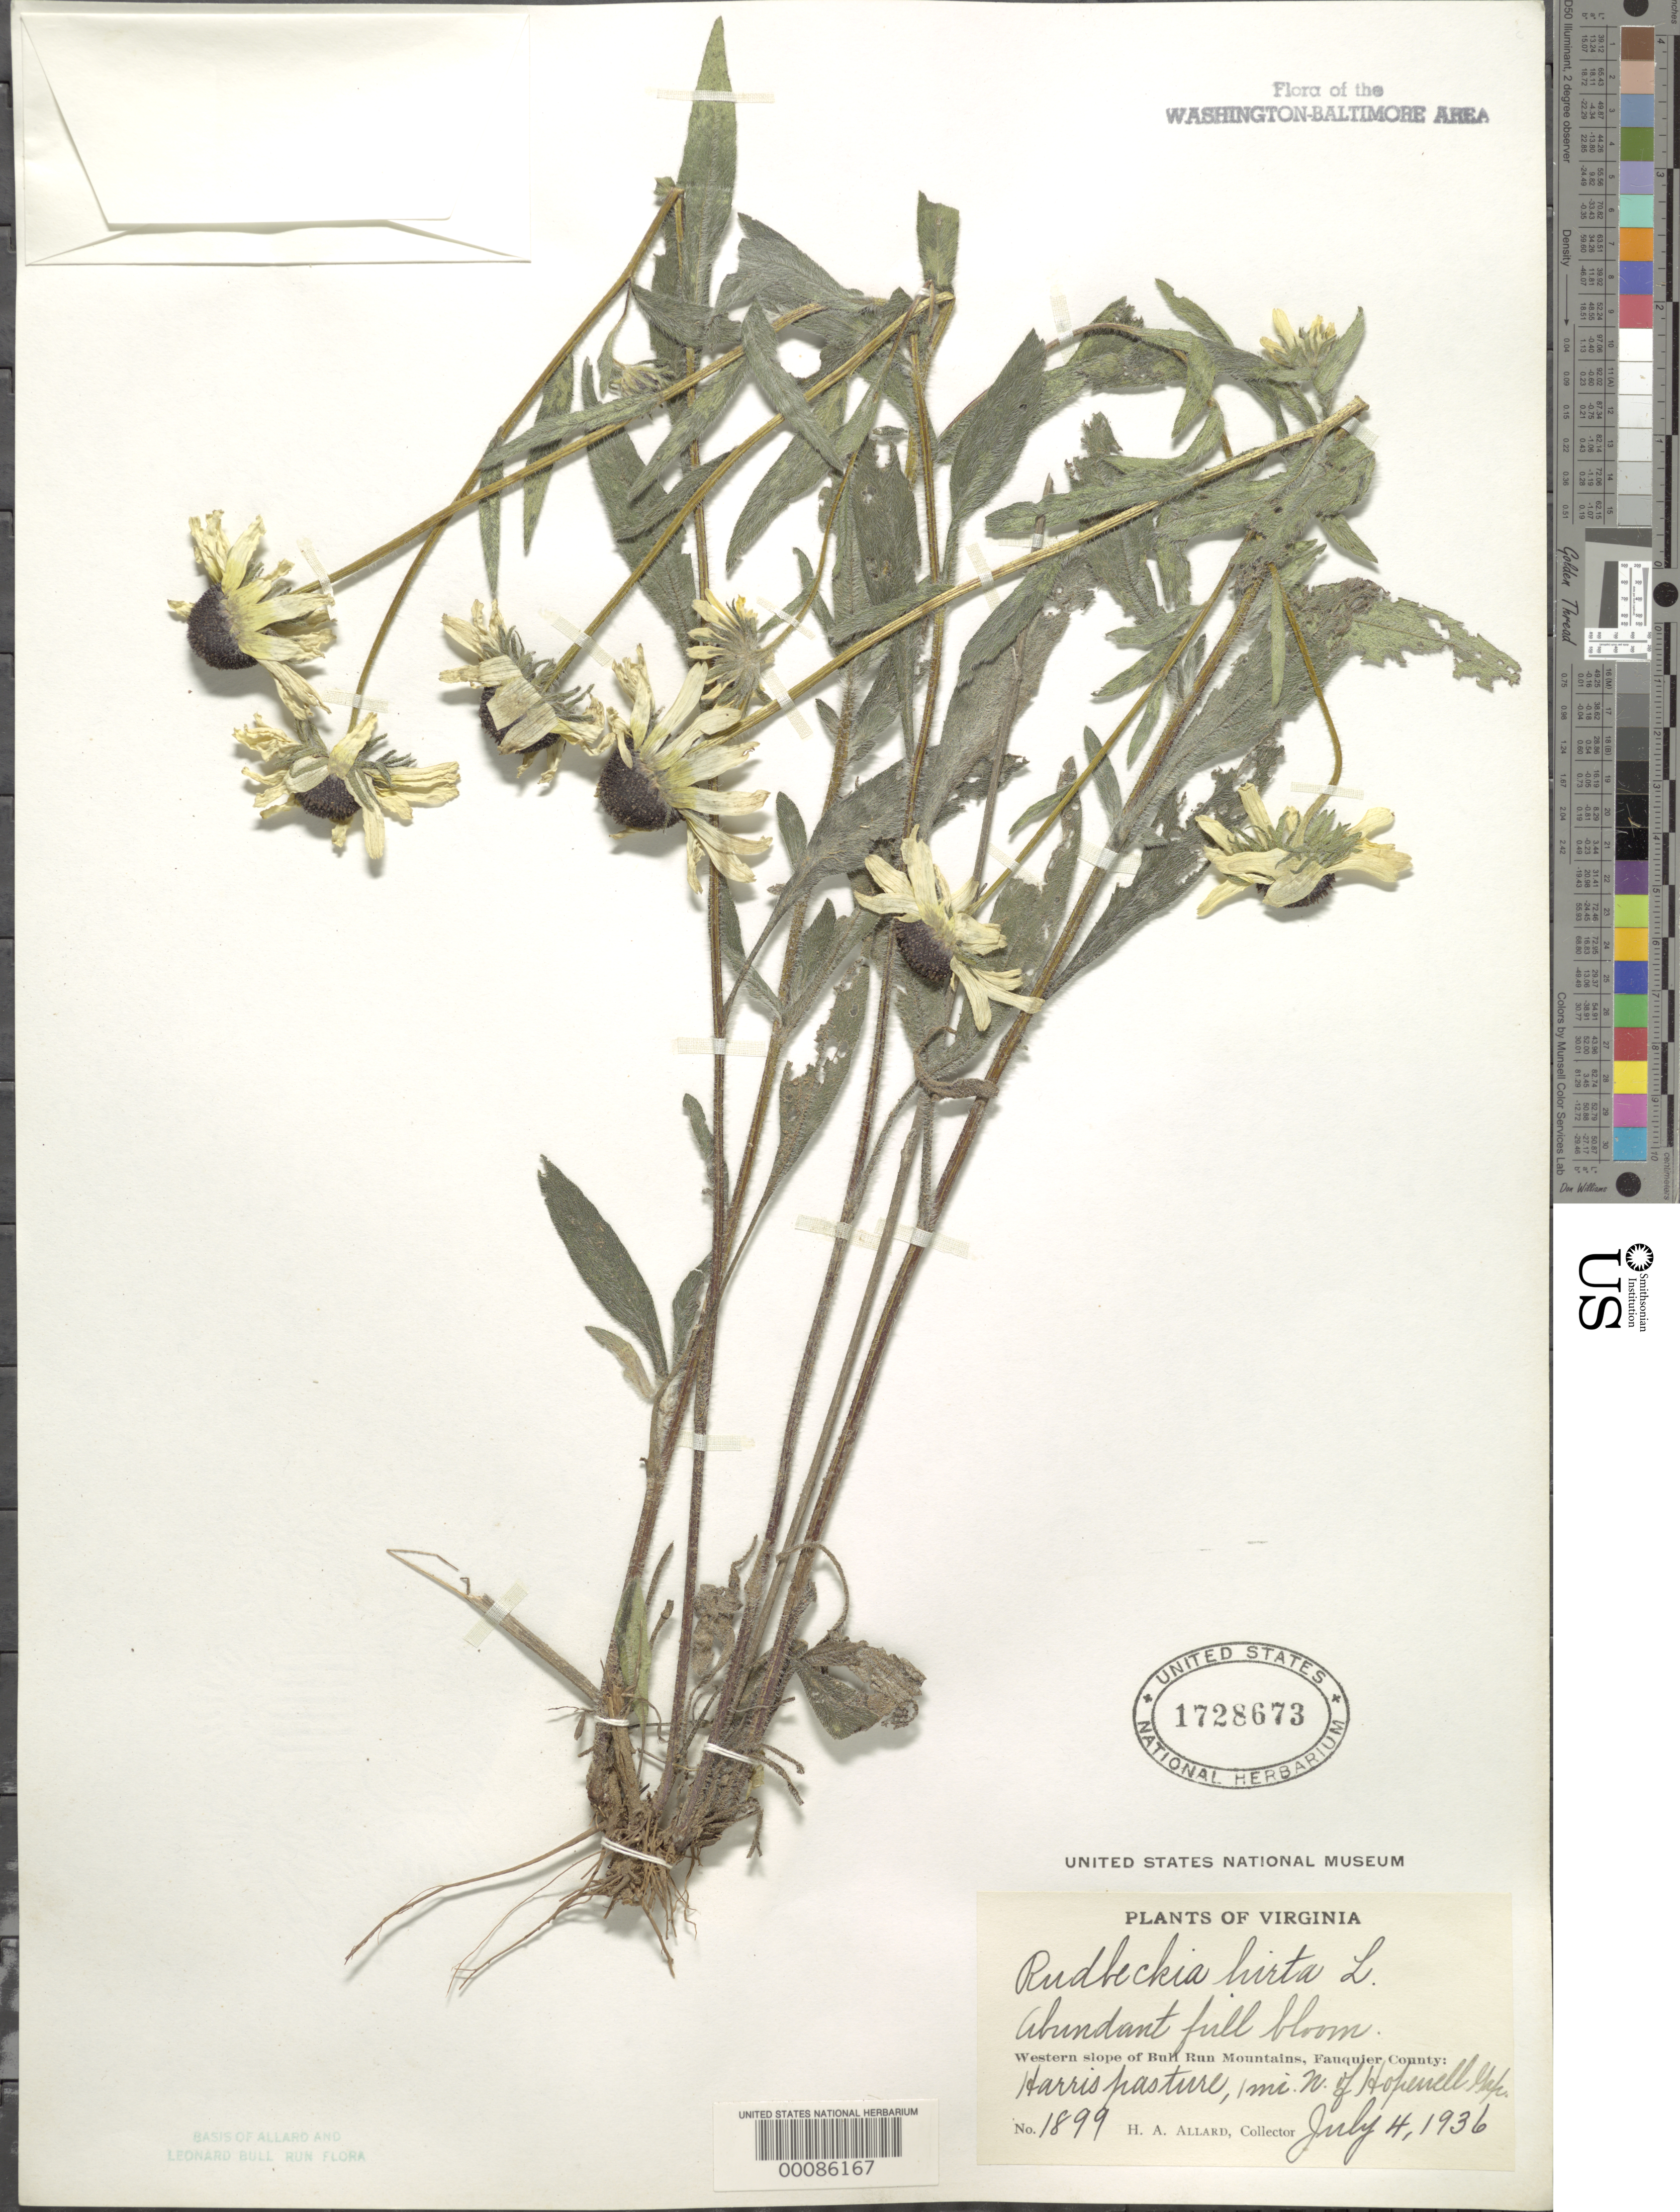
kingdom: Plantae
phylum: Tracheophyta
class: Magnoliopsida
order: Asterales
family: Asteraceae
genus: Rudbeckia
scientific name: Rudbeckia hirta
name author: L.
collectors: H. A. Allard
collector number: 1899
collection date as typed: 04 Jul 1936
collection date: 1936-07-04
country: United States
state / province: Virginia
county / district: Fauquier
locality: North of Hopewell Gap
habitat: Pasture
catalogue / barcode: US 1728673